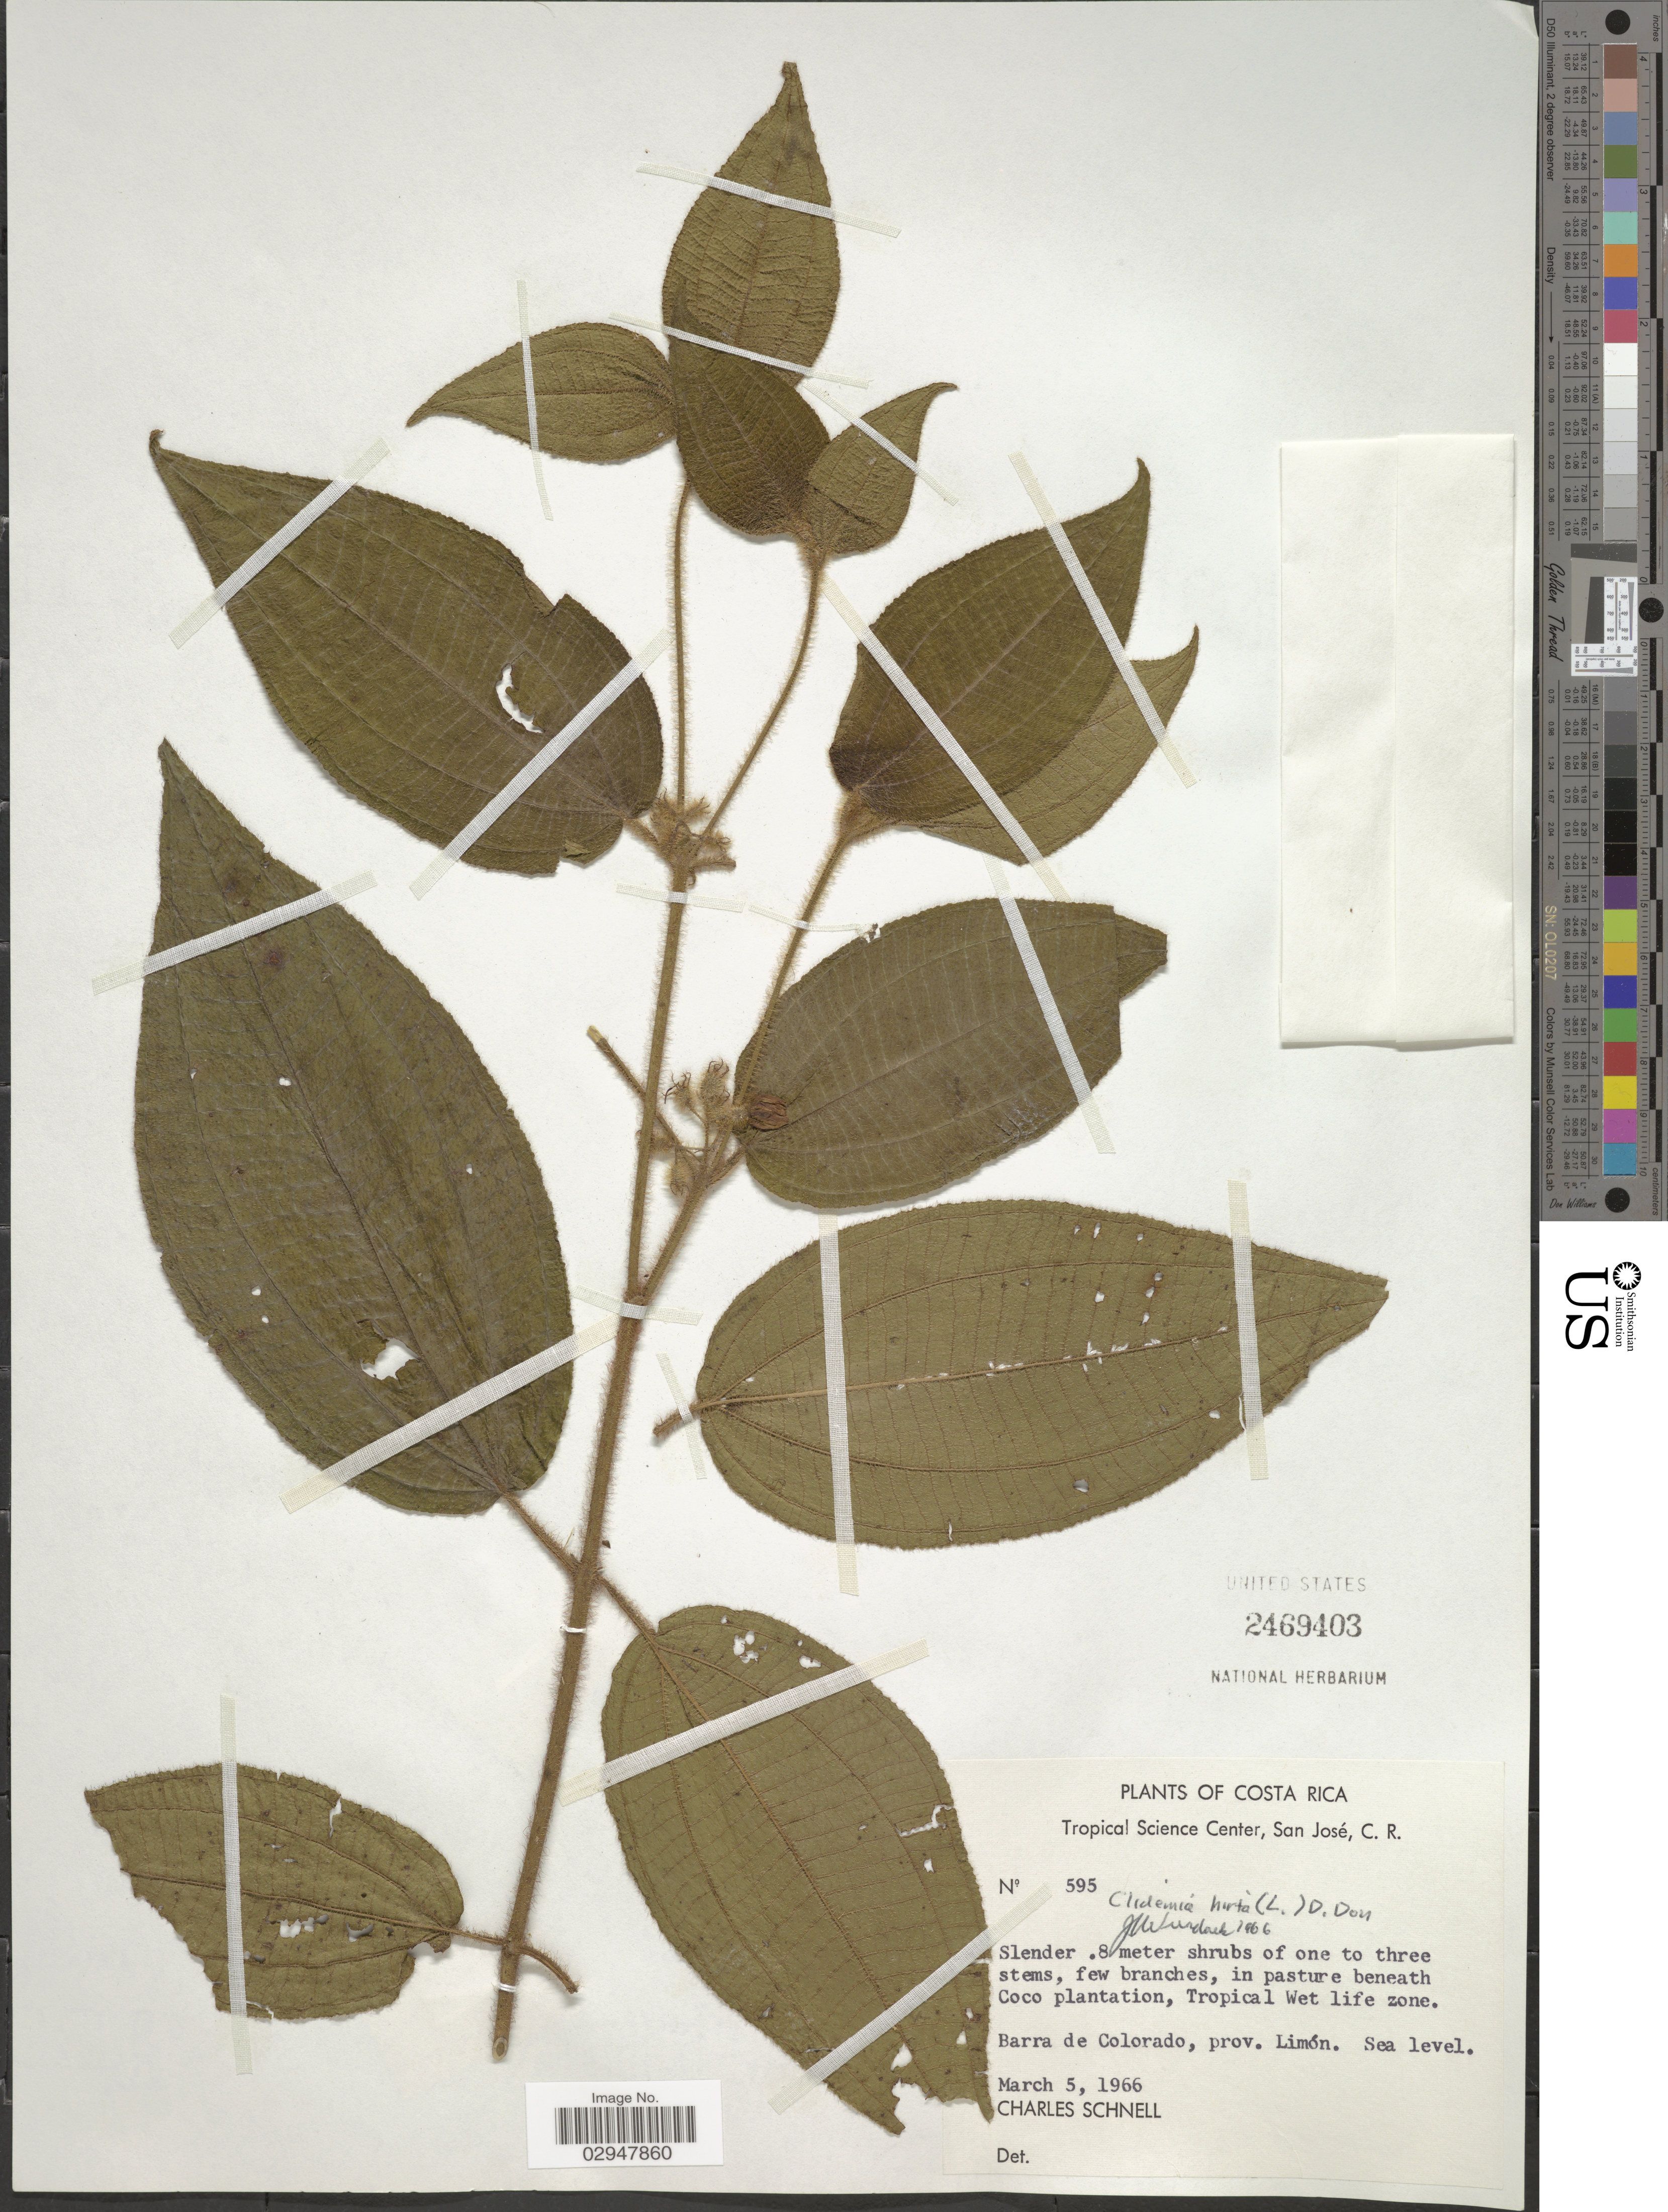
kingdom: Plantae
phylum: Tracheophyta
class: Magnoliopsida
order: Myrtales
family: Melastomataceae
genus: Miconia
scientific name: Miconia hirta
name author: Cogn.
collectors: C. Schnell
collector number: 595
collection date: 1966-03-05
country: Costa Rica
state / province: Limón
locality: Barra de Colorado, prov. Limón, Tropical Wet Life Zone.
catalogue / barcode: US 2469403